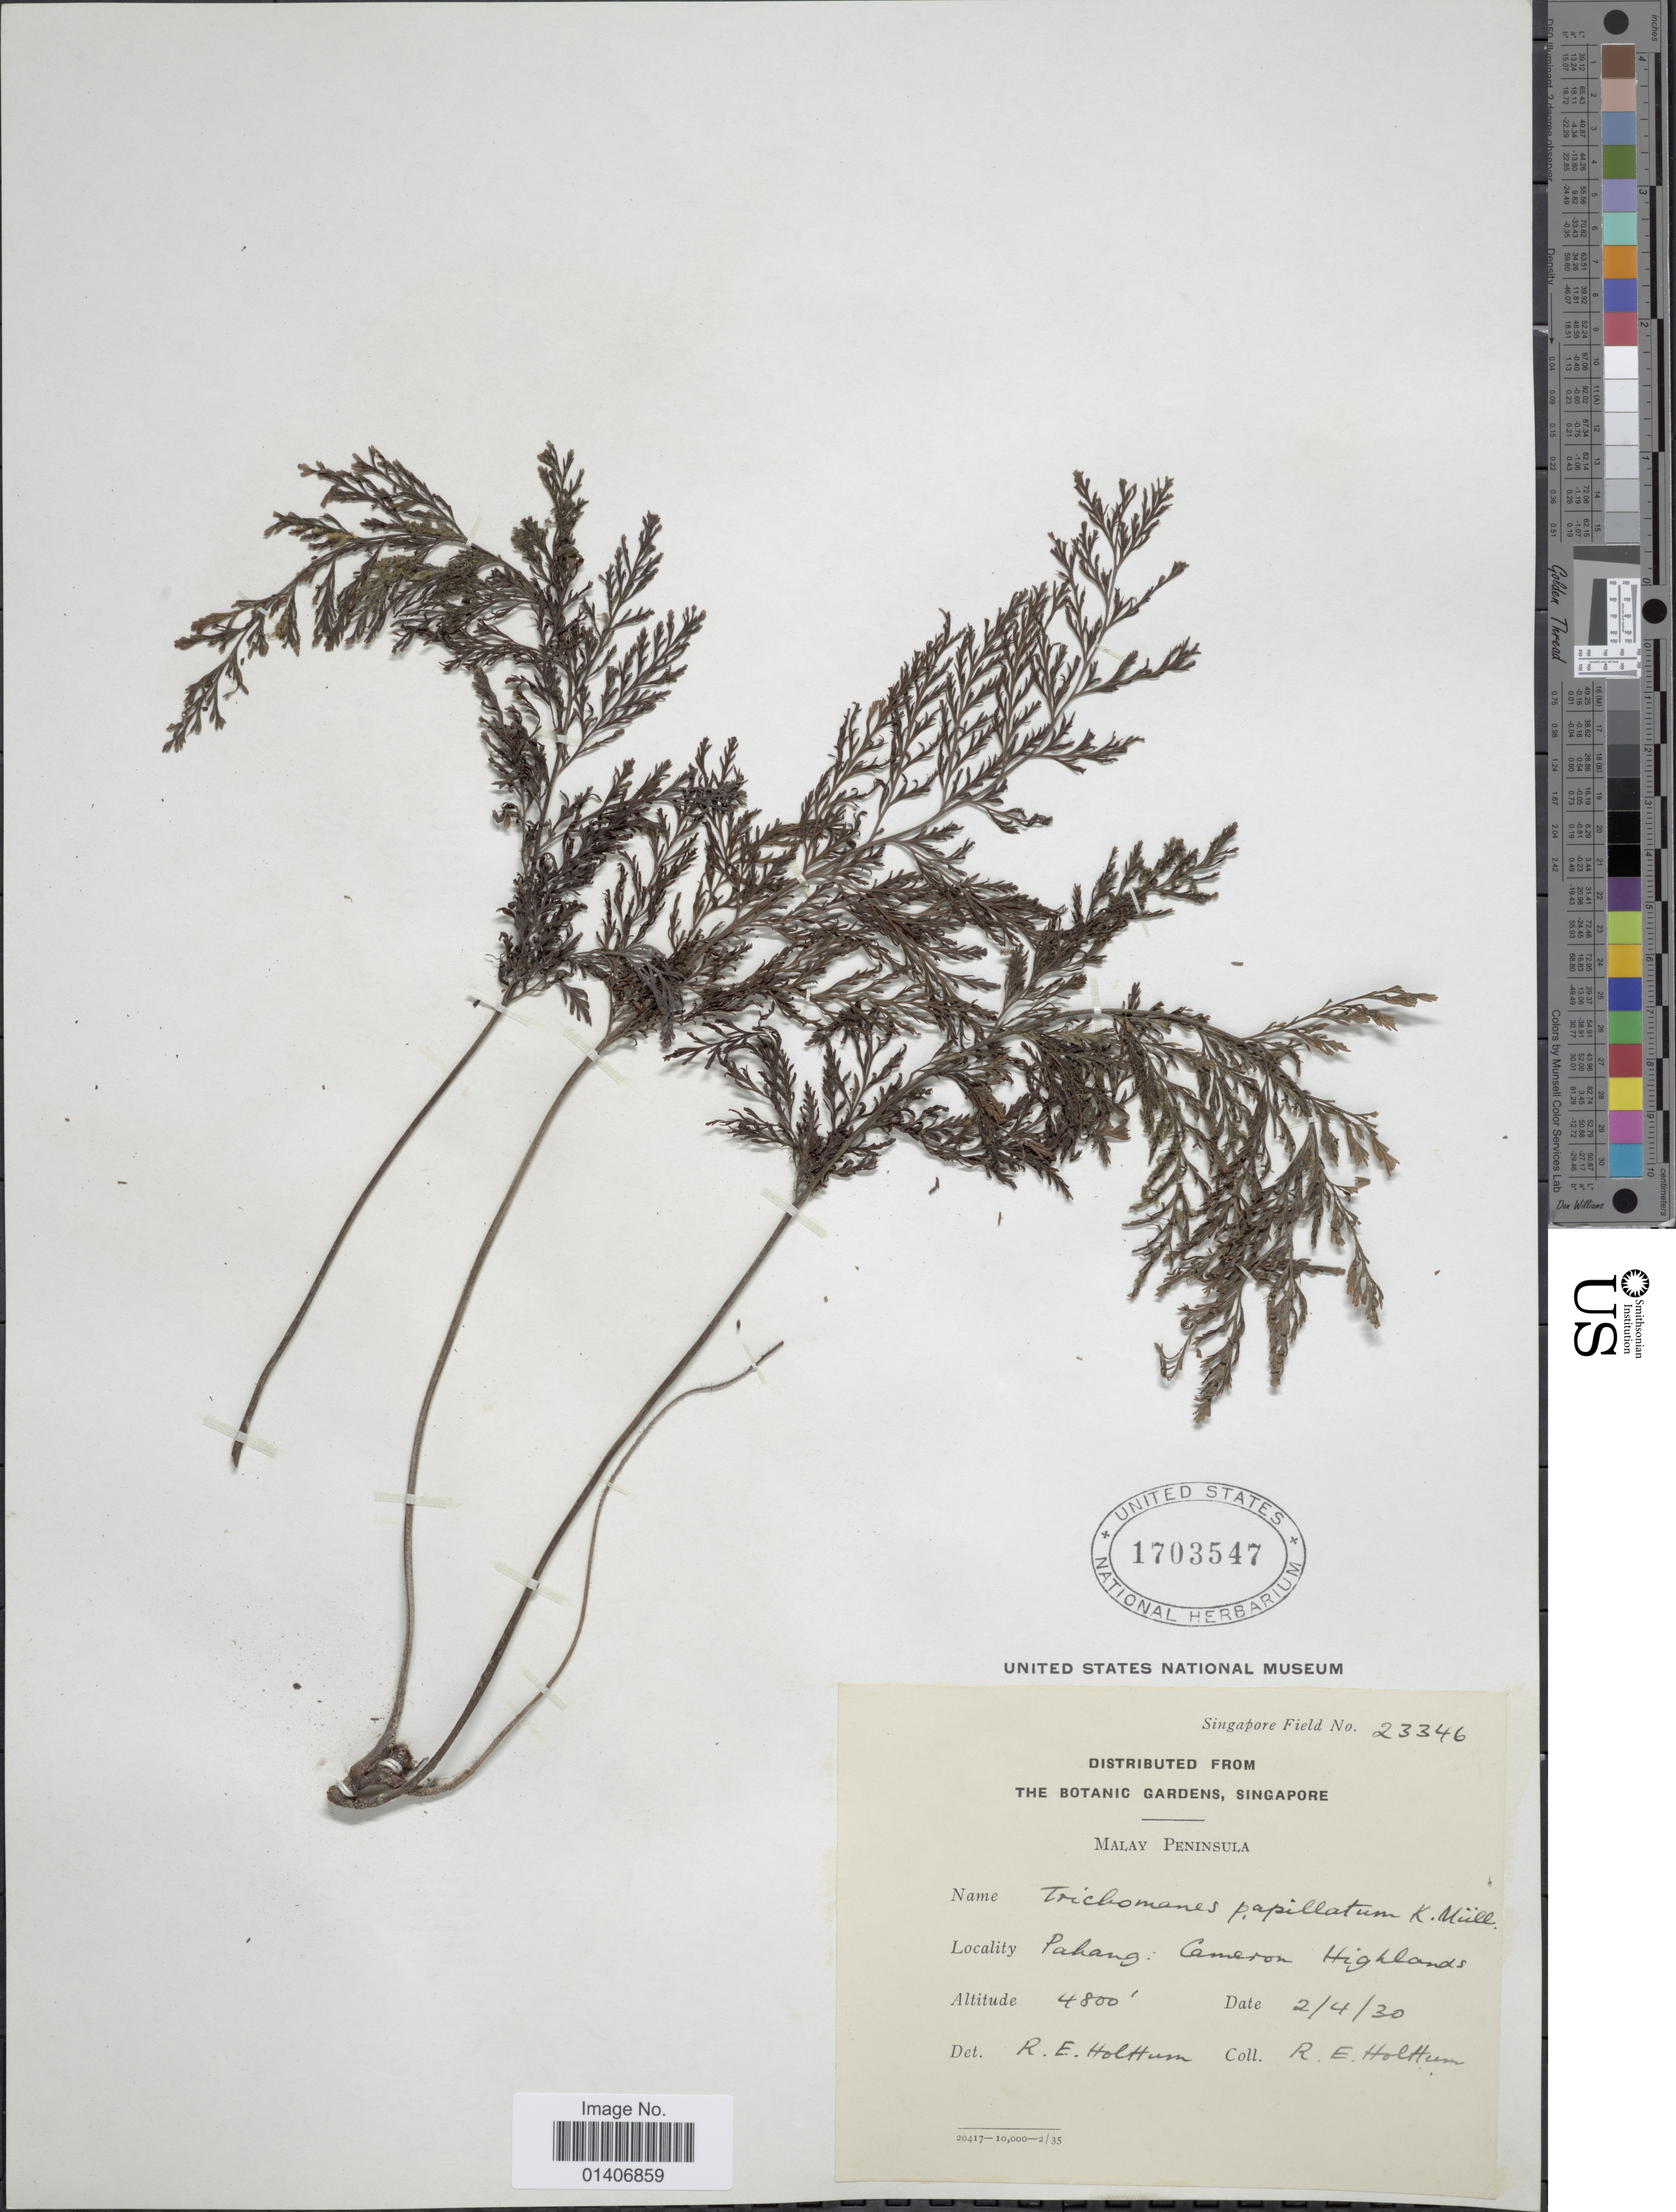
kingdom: Plantae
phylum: Tracheophyta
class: Polypodiopsida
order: Hymenophyllales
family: Hymenophyllaceae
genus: Abrodictyum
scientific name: Abrodictyum obscurum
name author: (Blume) Ebihara & K. Iwats.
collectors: R. E. Holttum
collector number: Singapore Field 23346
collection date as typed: Transcribed d/m/y: 2/4/30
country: Malaysia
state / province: Pahang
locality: Malay Peninsula, Cameroon Highlands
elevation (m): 1463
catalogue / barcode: US 1703547